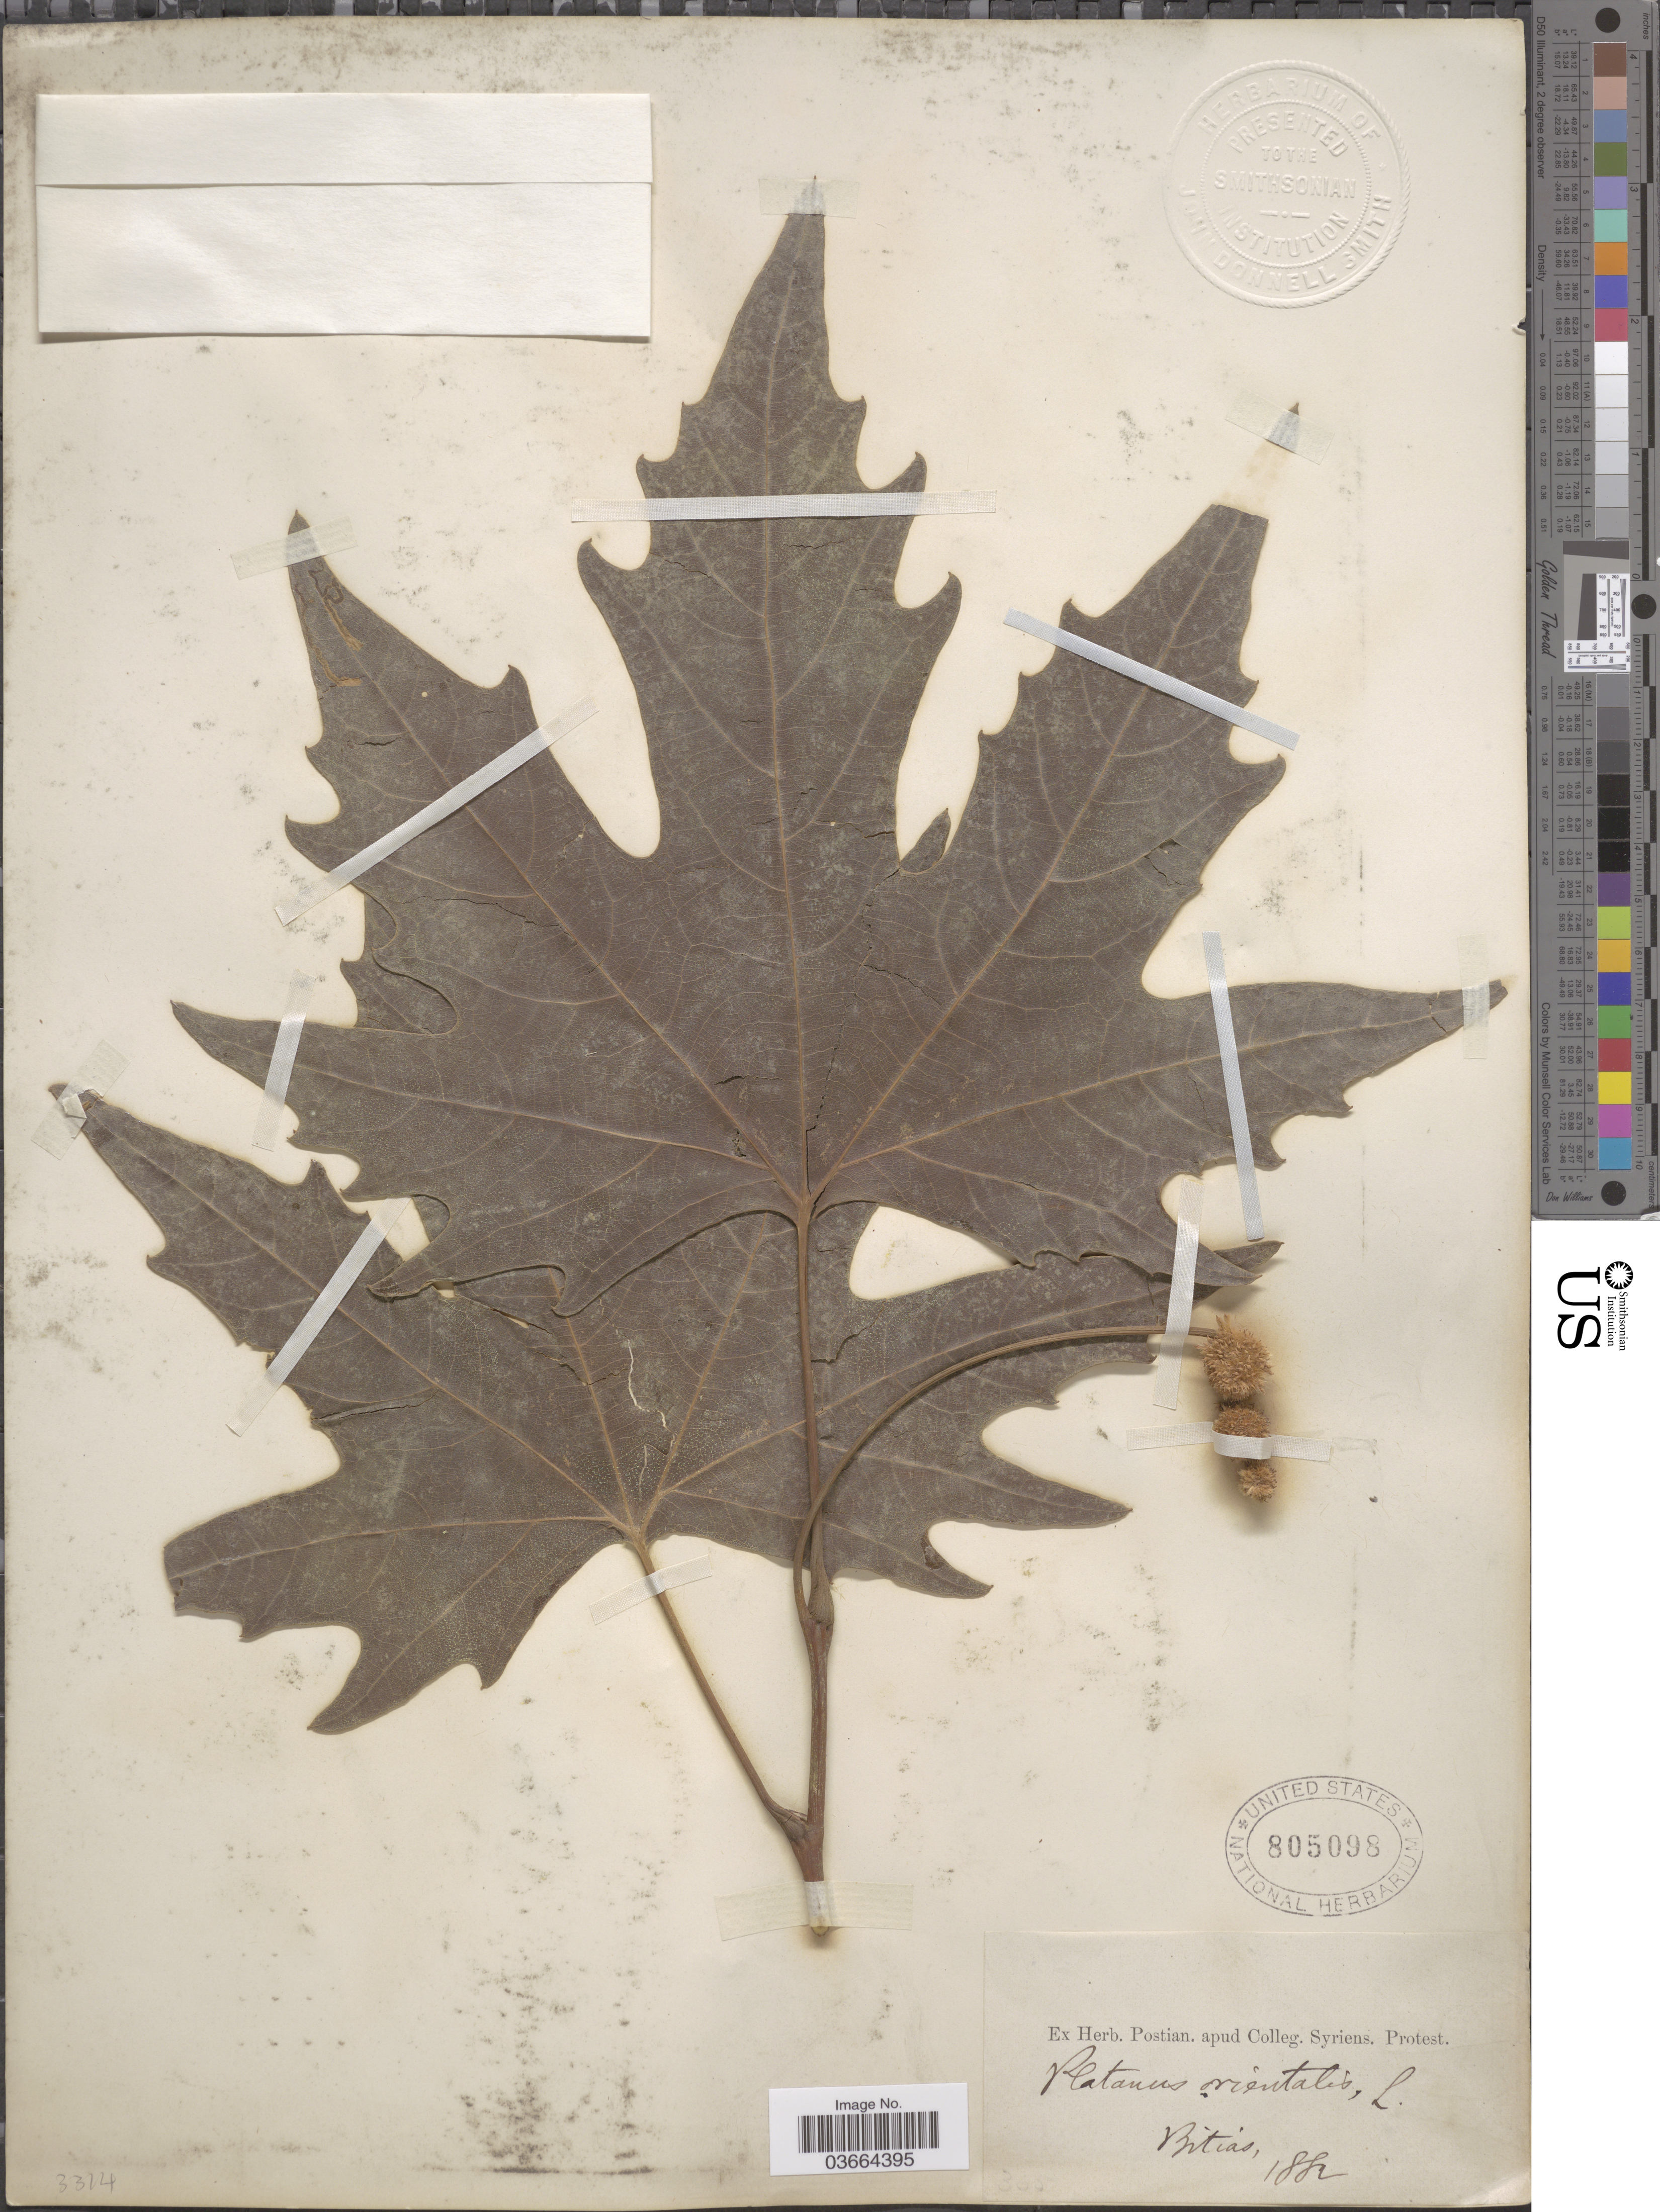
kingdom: Plantae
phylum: Tracheophyta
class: Magnoliopsida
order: Proteales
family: Platanaceae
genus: Platanus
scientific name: Platanus x acerifolia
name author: (Aiton) Willd.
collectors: ex herb. Postian. apud Colleg. Syriens. Protest. USE "Fannie P. A. Shepard" (10308853) AS PRIMARY COLLECTOR INSTEAD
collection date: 1882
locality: Bitias.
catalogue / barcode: US 805098